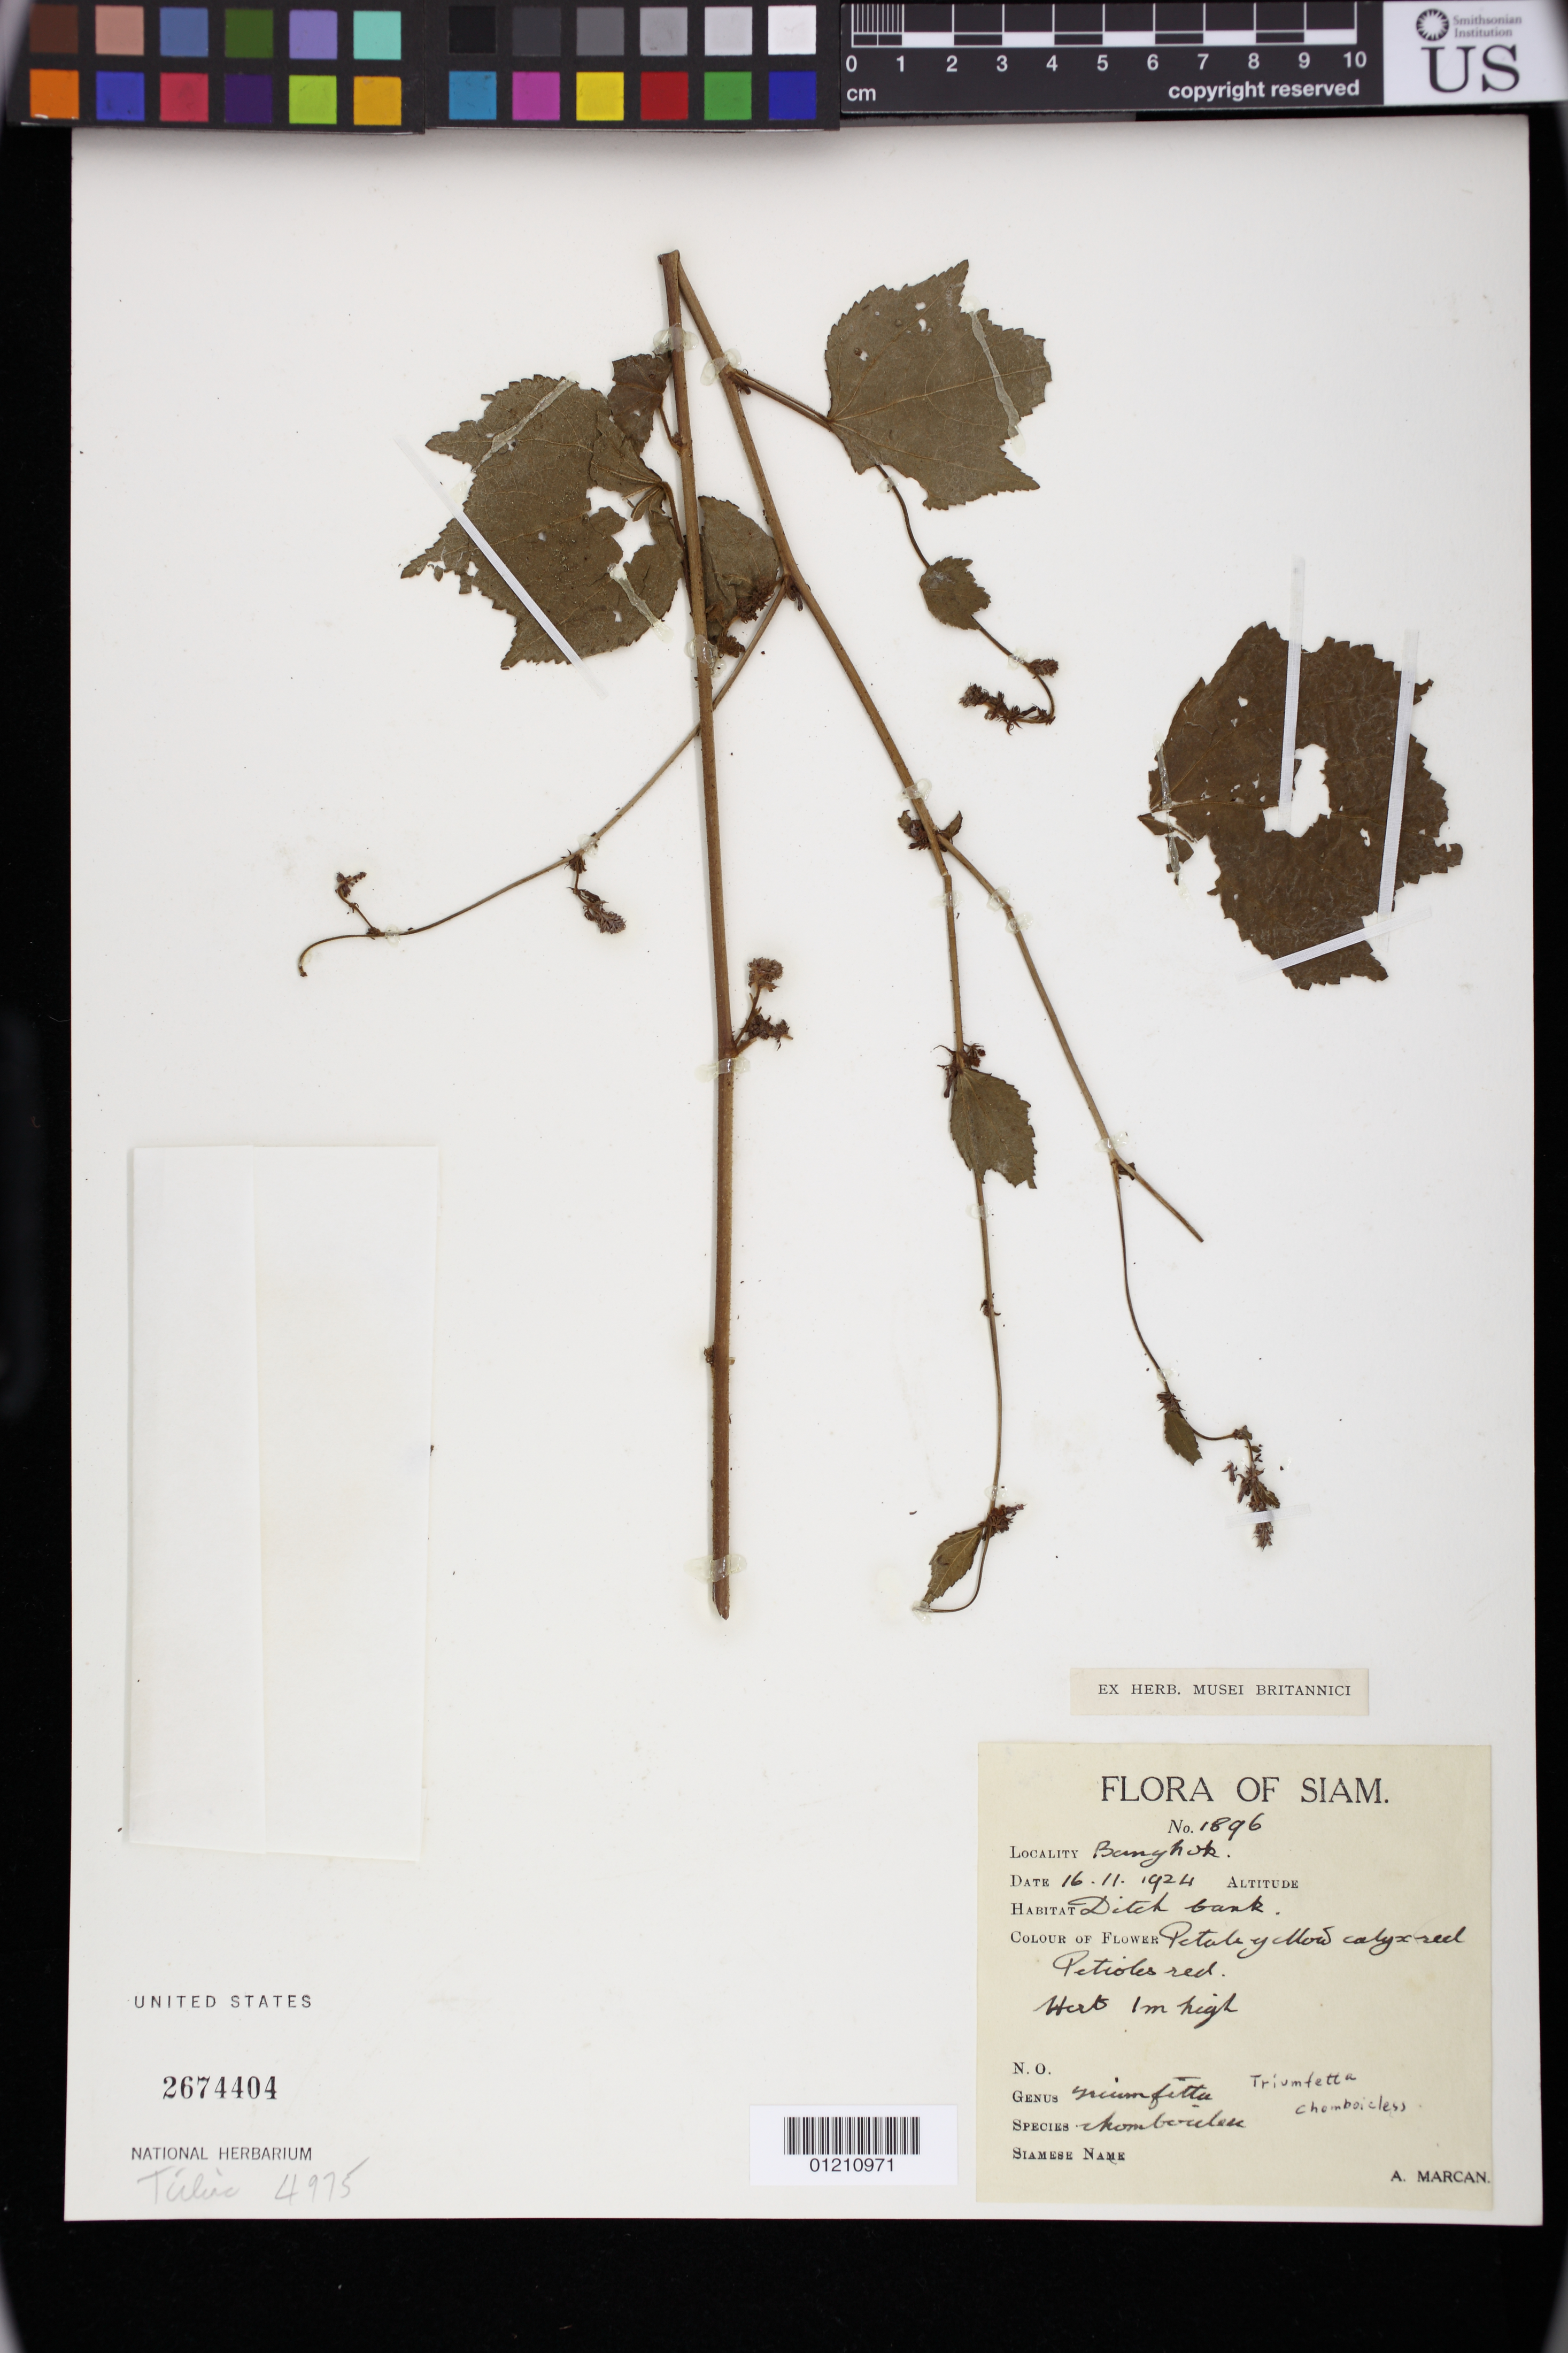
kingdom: Plantae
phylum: Tracheophyta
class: Magnoliopsida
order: Malvales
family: Malvaceae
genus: Triumfetta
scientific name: Triumfetta rhomboidea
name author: Jacq.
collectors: A. Marcan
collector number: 1896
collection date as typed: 16 Nov 1924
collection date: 1924-11-16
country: Thailand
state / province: Bangkok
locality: Siam, Bangkok, Ditch bank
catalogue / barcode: US 2674404